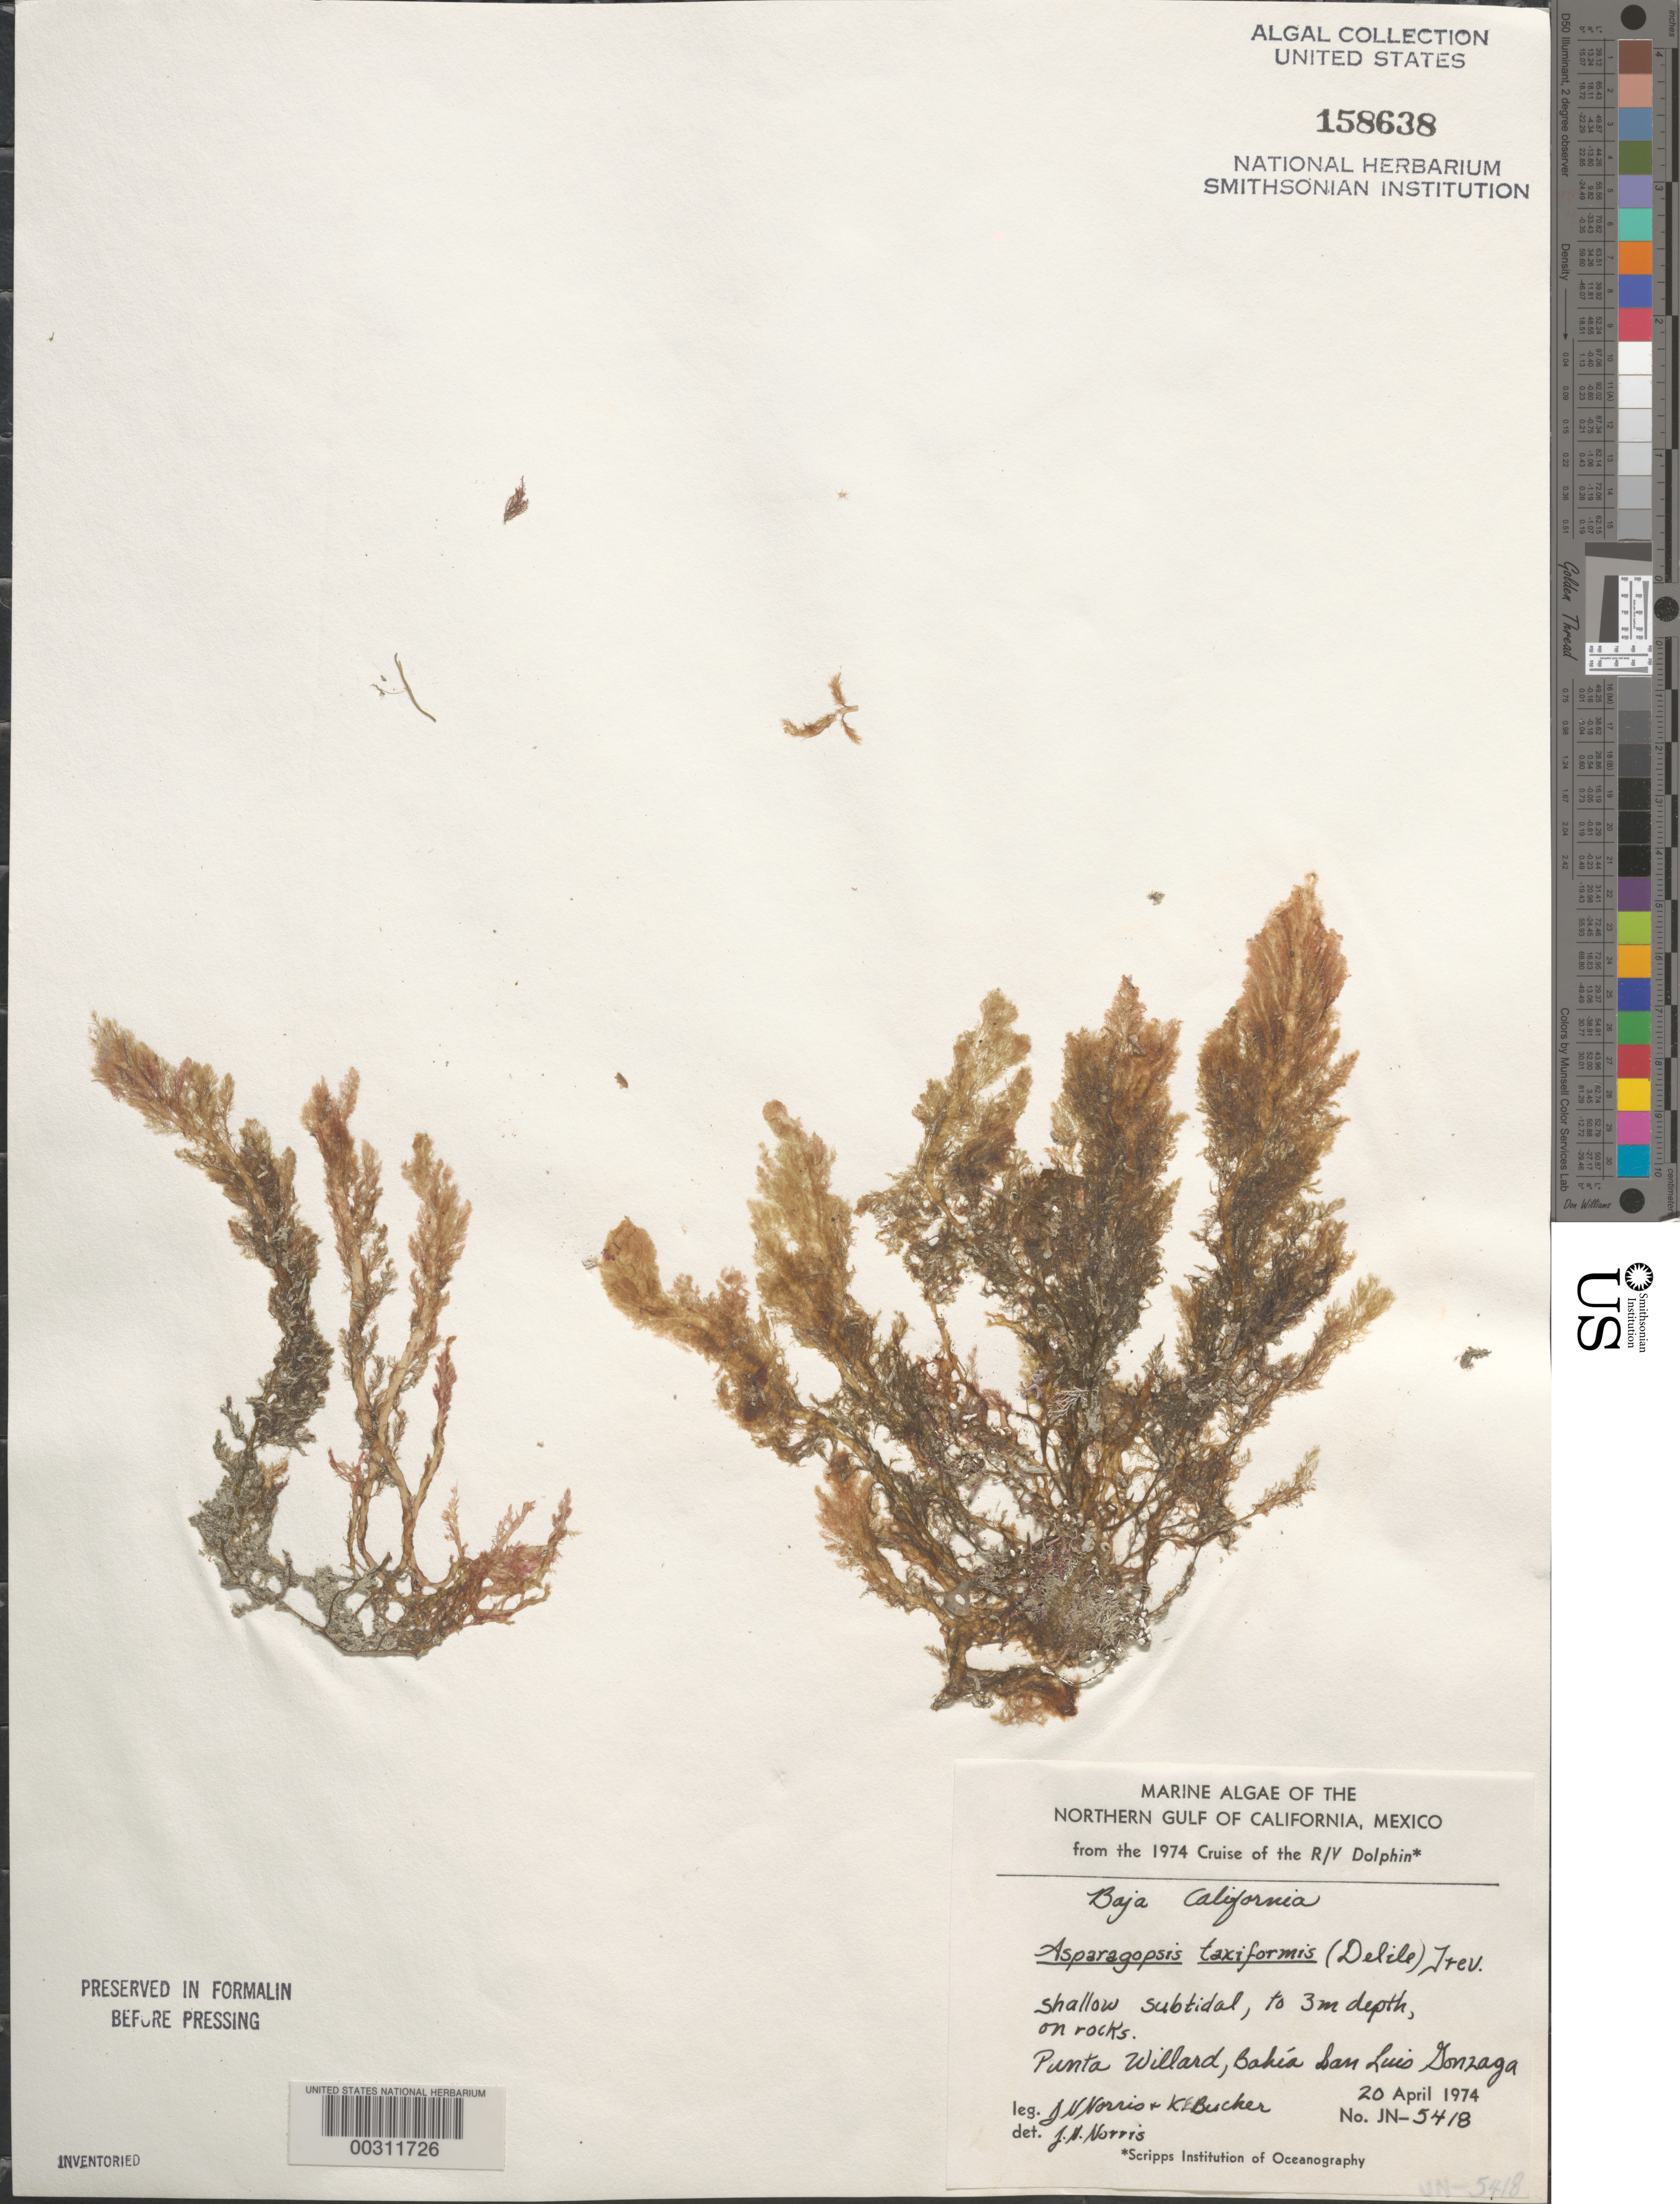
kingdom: Plantae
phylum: Rhodophyta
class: Florideophyceae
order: Bonnemaisoniales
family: Bonnemaisoniaceae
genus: Asparagopsis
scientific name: Asparagopsis taxiformis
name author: (Delile) Trevis.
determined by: Norris, James N.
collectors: J. N. Norris & K. E. Bucher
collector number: JN-5418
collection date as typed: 20 Apr 1974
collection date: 1974-04-20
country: Mexico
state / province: Baja California Norte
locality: Punta Willard, Bahia San Luis Gonzaga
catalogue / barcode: US 158638